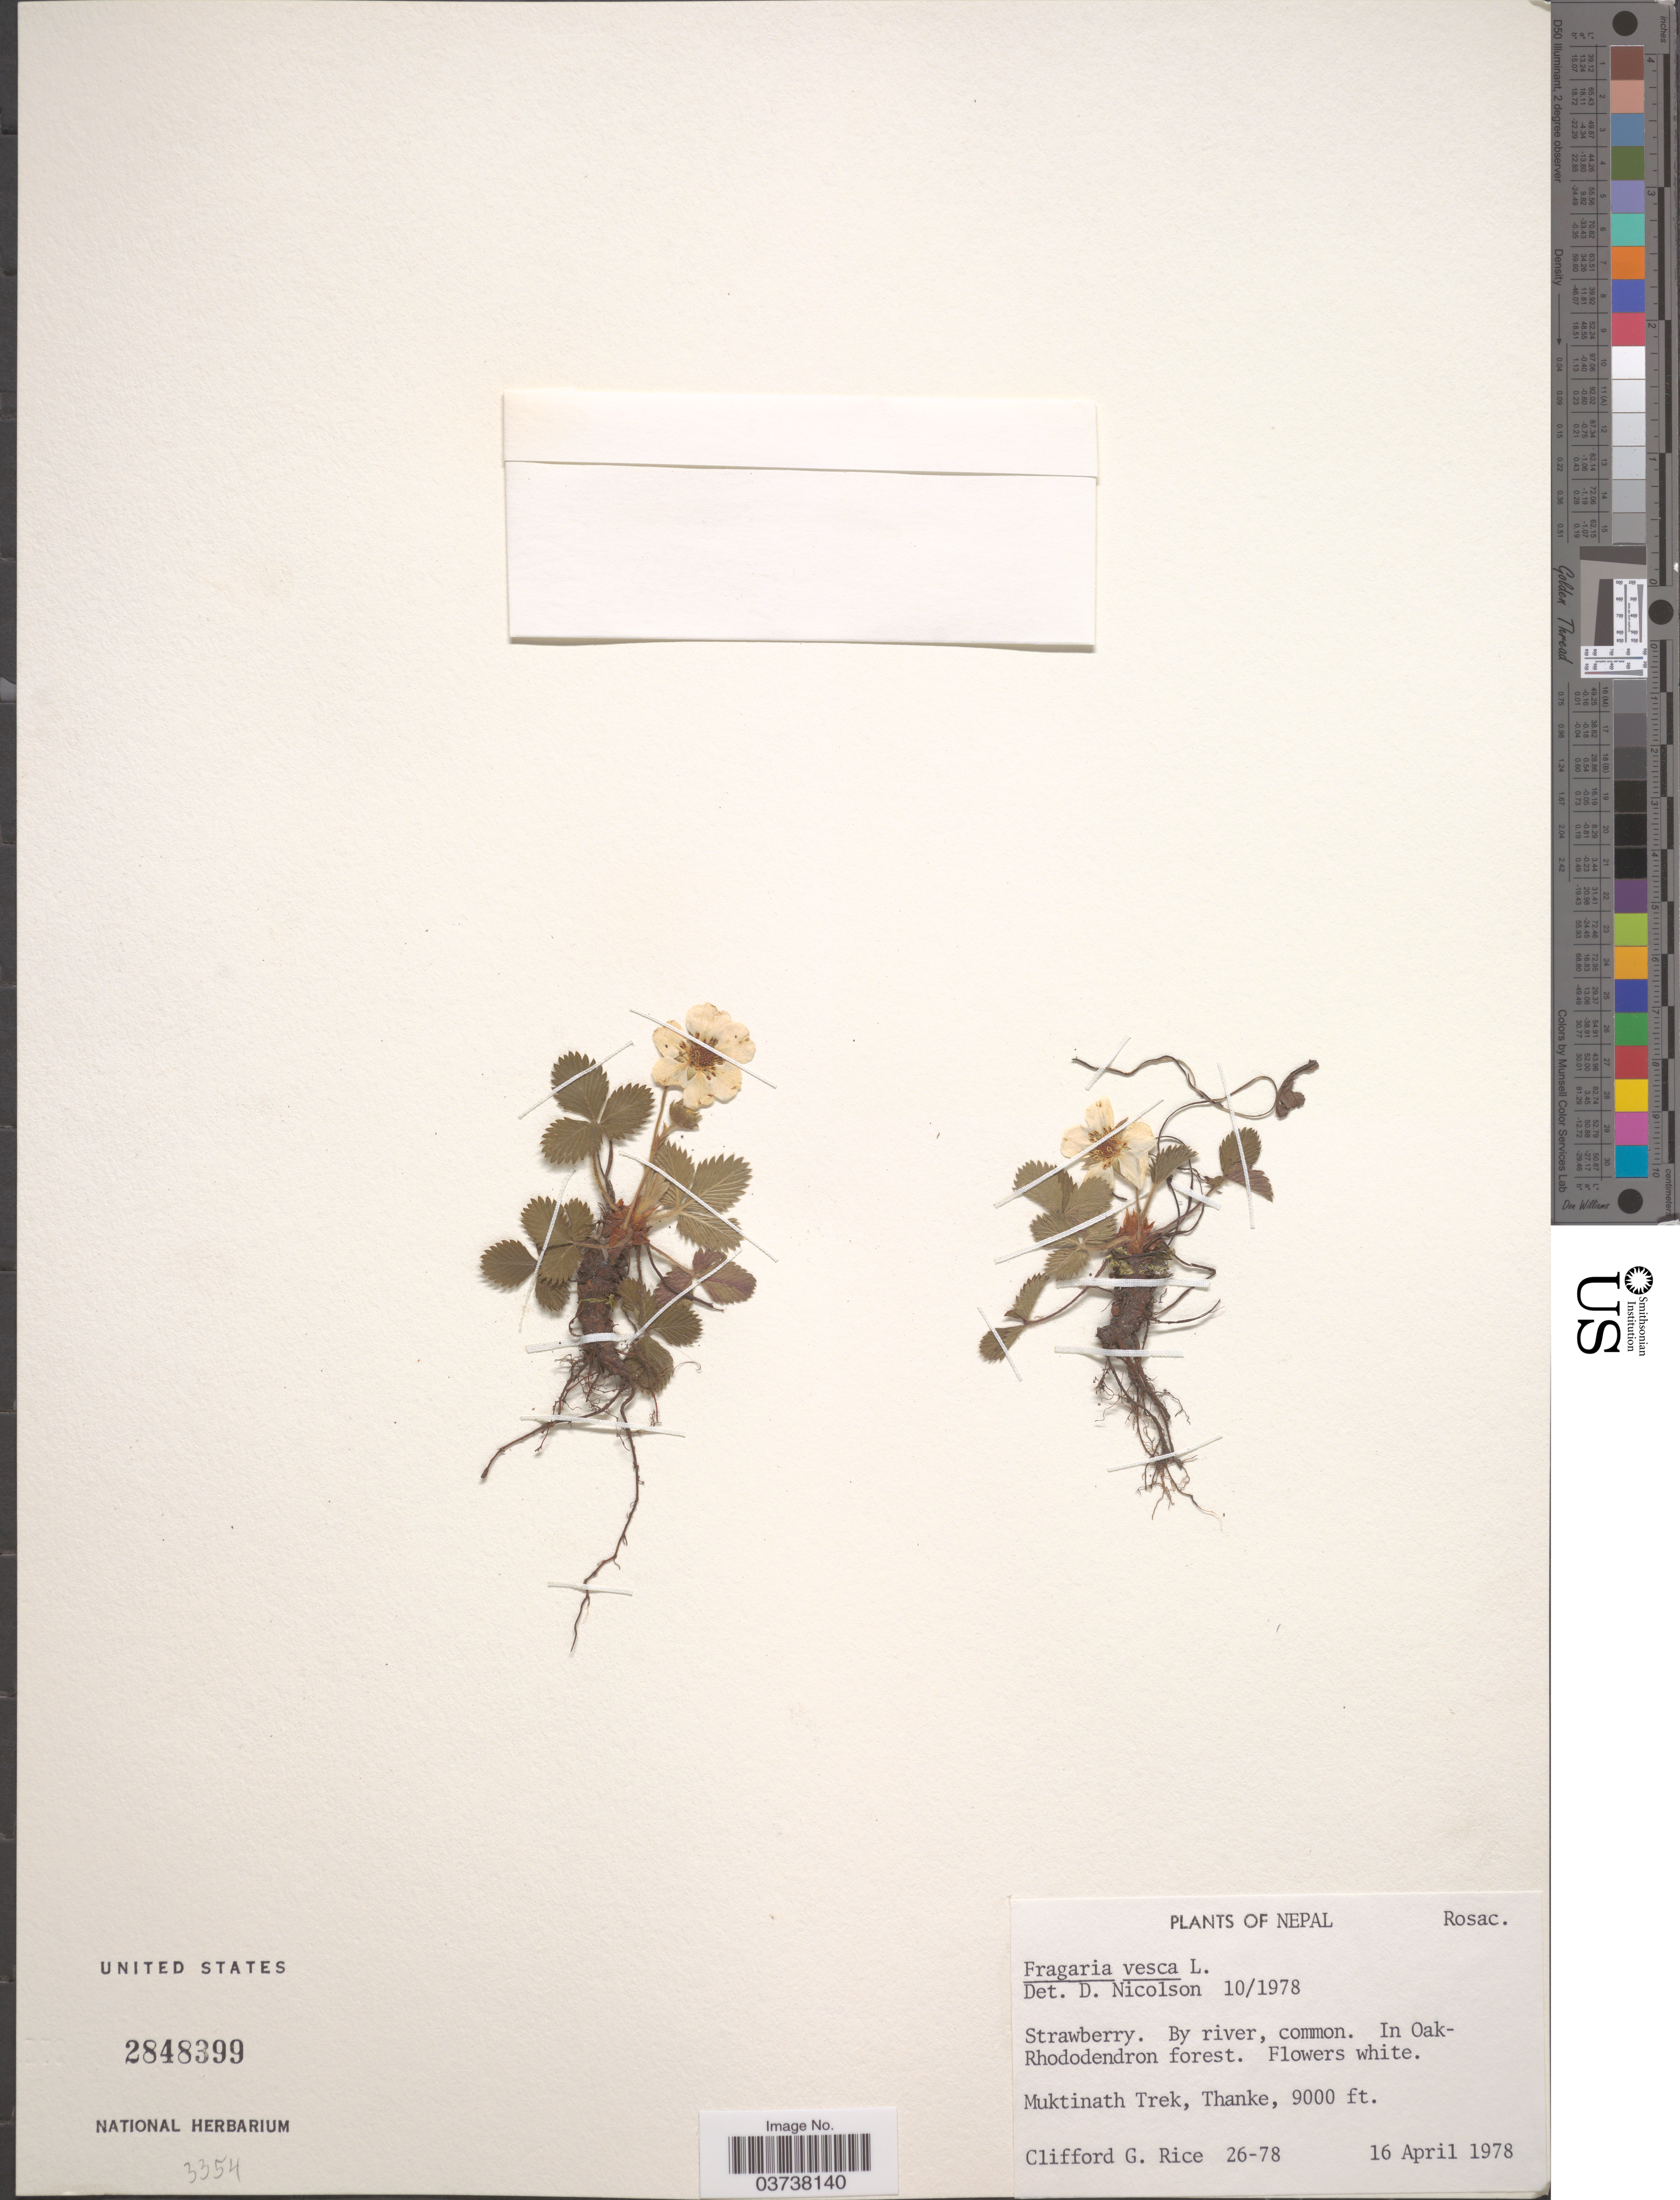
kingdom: Plantae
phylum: Tracheophyta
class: Magnoliopsida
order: Rosales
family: Rosaceae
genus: Fragaria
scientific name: Fragaria vesca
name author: L.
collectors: C. G. Rice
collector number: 26-78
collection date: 1978-04-16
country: Nepal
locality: Muktinath Trek, Thanke.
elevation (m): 2743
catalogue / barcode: US 2848399